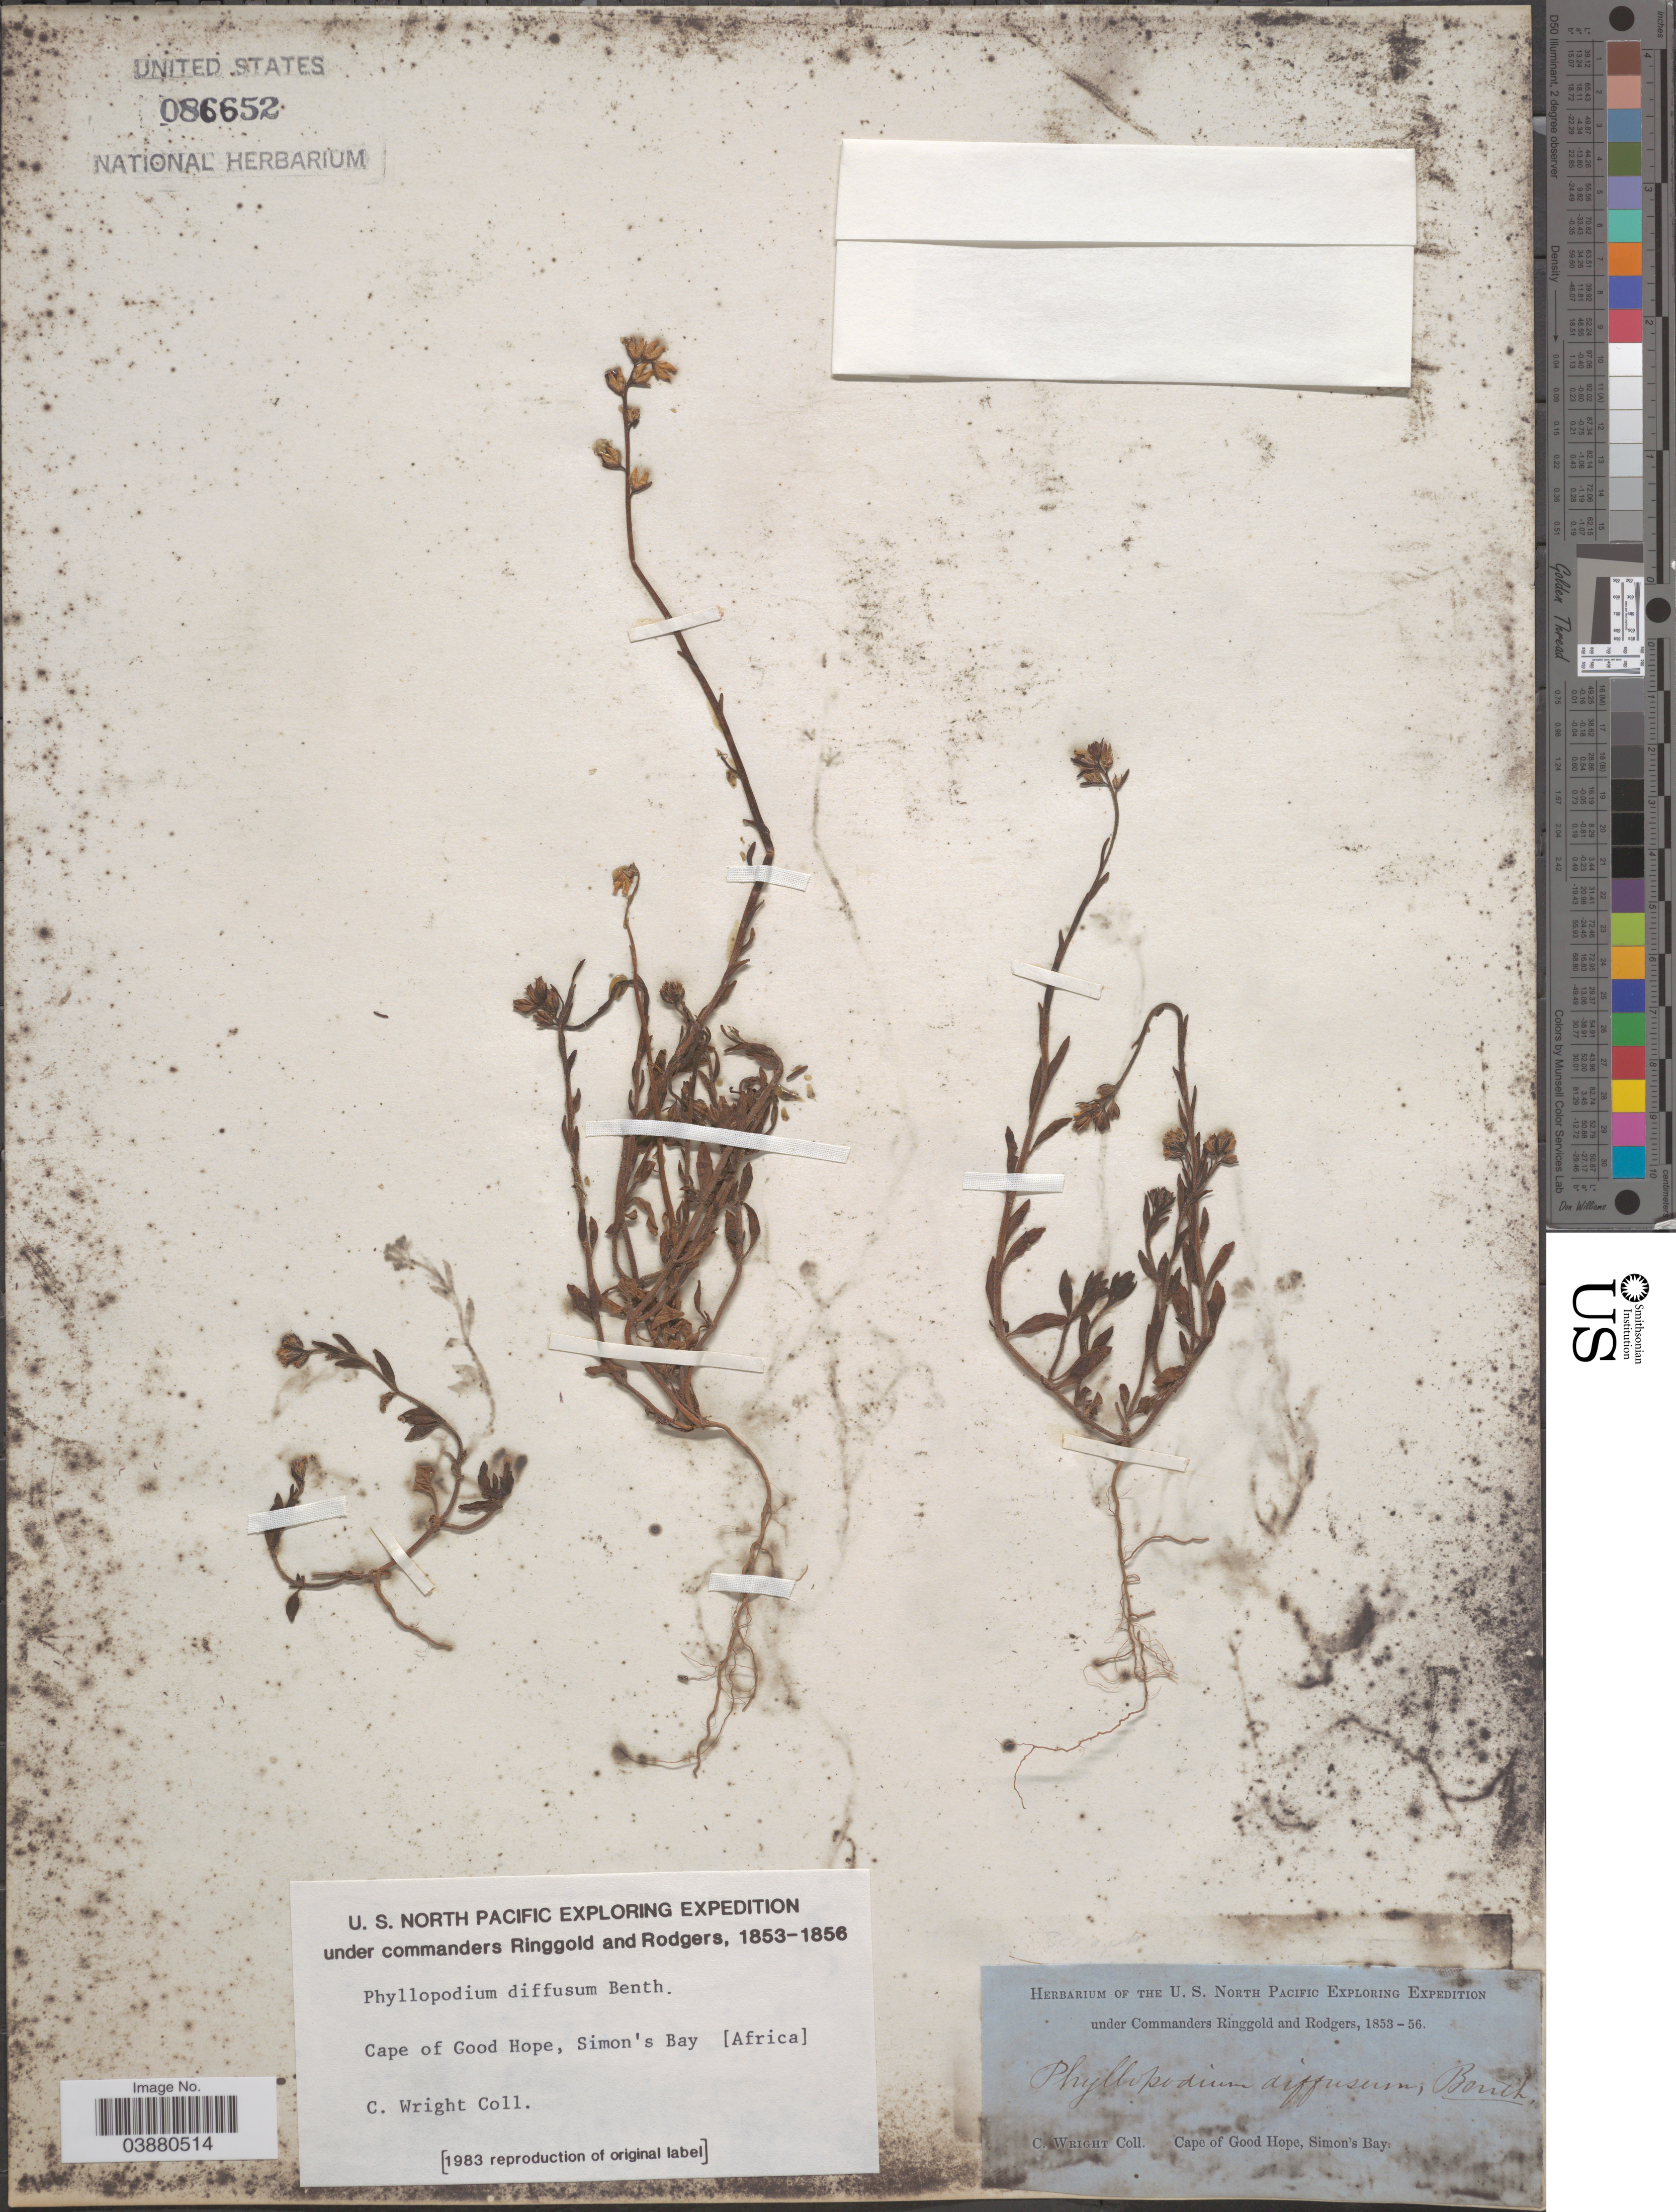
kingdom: Plantae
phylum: Tracheophyta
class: Magnoliopsida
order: Lamiales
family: Scrophulariaceae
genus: Phyllopodium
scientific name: Phyllopodium diffusum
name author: Benth.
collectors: C. Wright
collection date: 1853/1856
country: South Africa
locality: Cape of Good Hope, Simon's Bay.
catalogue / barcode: US 86652